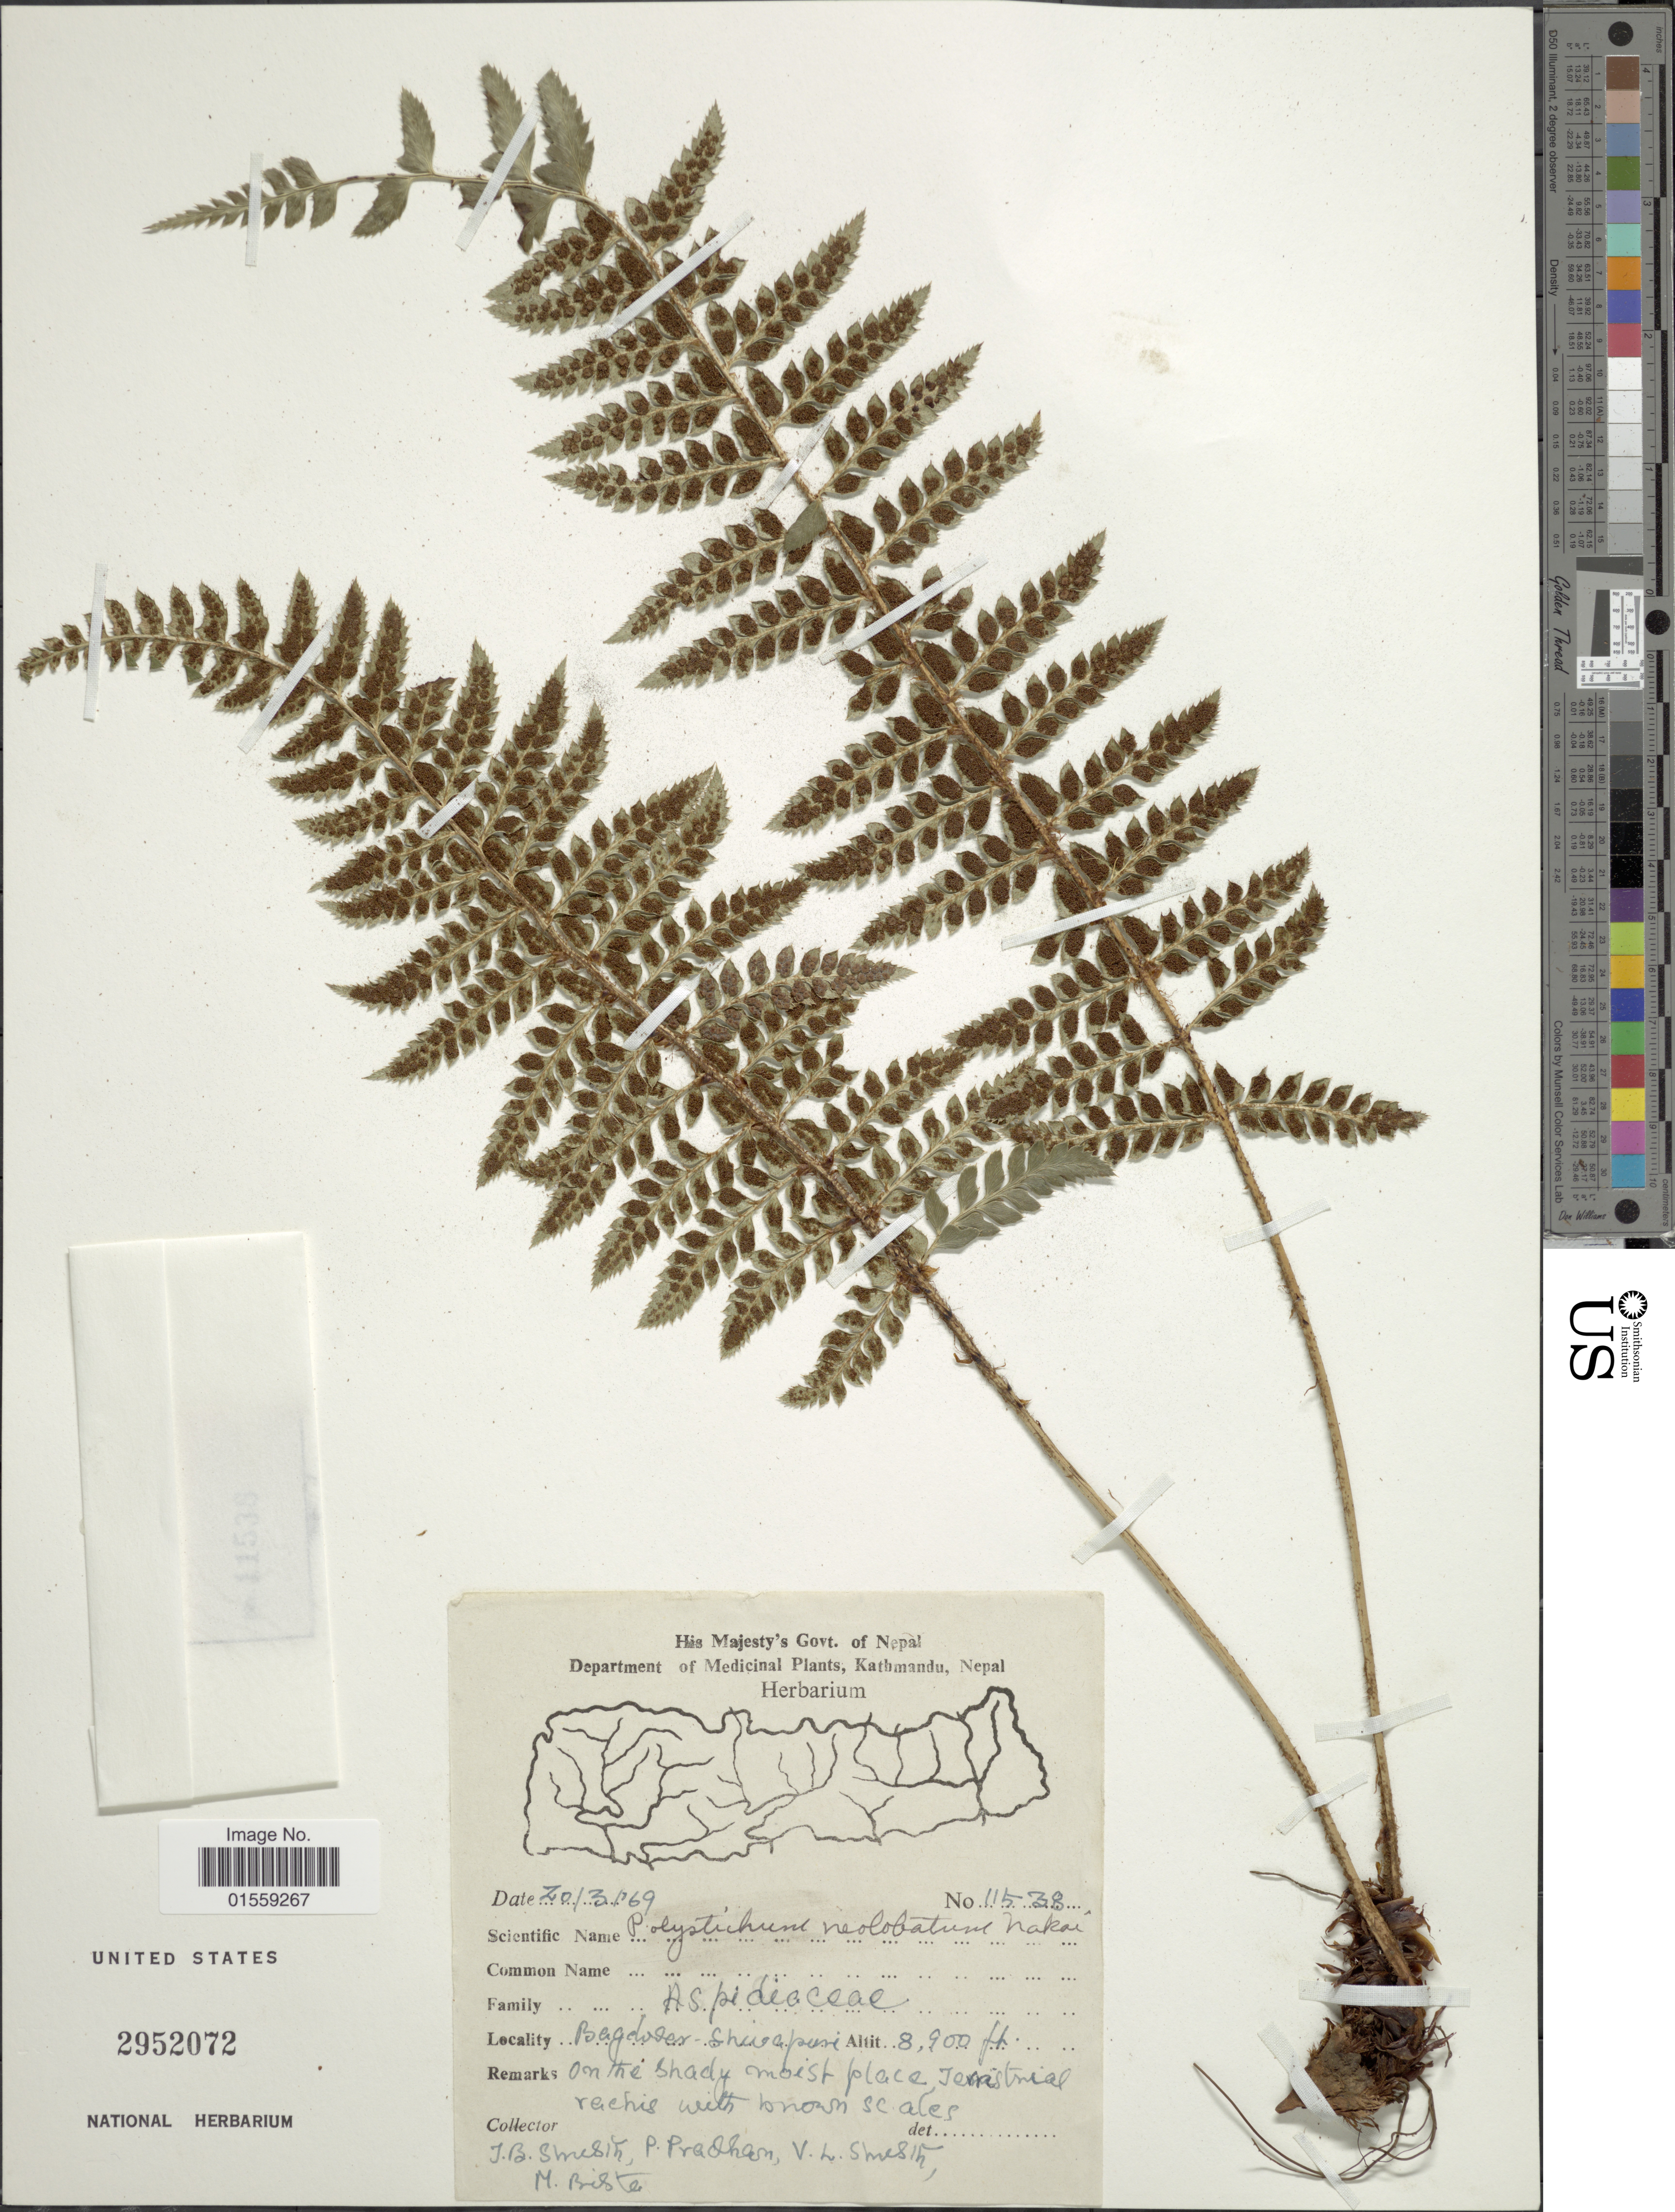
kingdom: Plantae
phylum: Tracheophyta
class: Polypodiopsida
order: Polypodiales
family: Dryopteridaceae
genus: Polystichum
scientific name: Polystichum neolobatum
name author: Nakai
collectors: T. B. Shrestha, P. Pradhan, V. Shrestha & M. Bista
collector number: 11538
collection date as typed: Transcribed d/m/y: 20/3/69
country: Nepal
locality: Bagdwar-Shivapuri.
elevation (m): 2713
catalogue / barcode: US 2952072